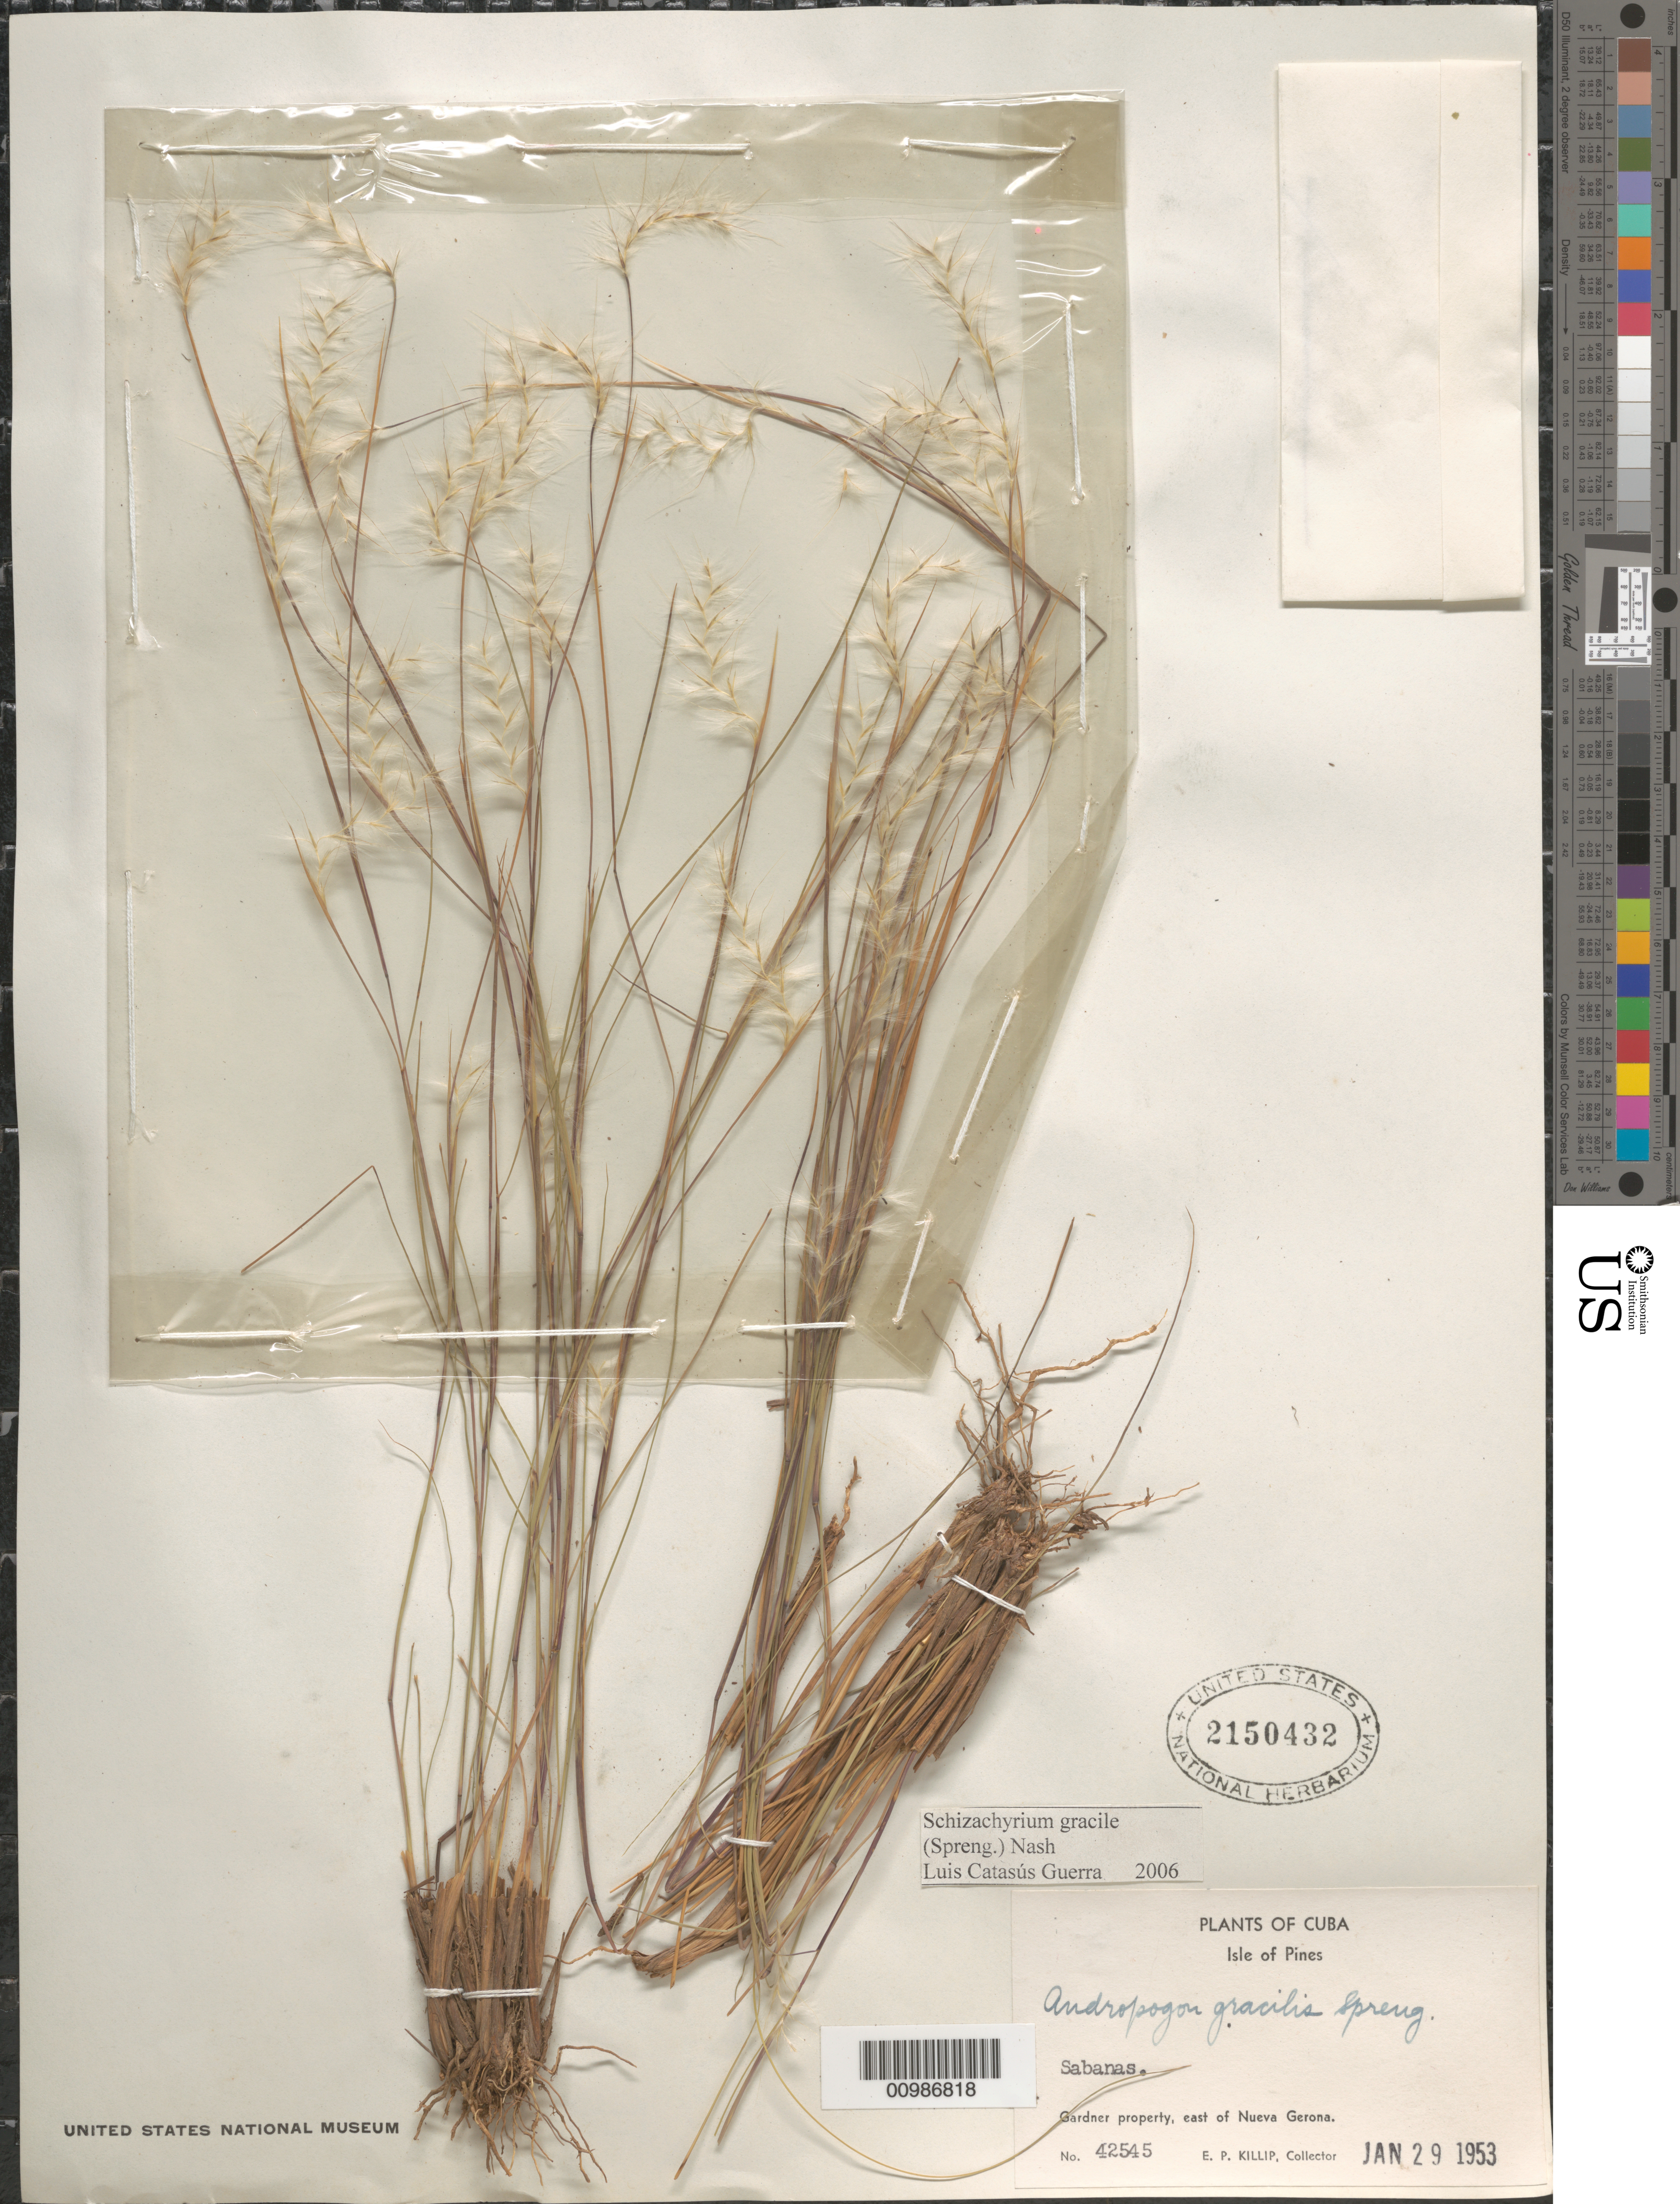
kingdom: Plantae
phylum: Tracheophyta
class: Liliopsida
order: Poales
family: Poaceae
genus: Andropogon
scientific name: Andropogon gracilis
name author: Spreng.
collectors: E. P. Killip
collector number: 42545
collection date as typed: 29 Jan 1953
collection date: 1953-01-29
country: Cuba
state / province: Isla de la Juventud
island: Isla de la Juventud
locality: East of Nuevo Gerona, Gardner property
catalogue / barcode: US 2150432